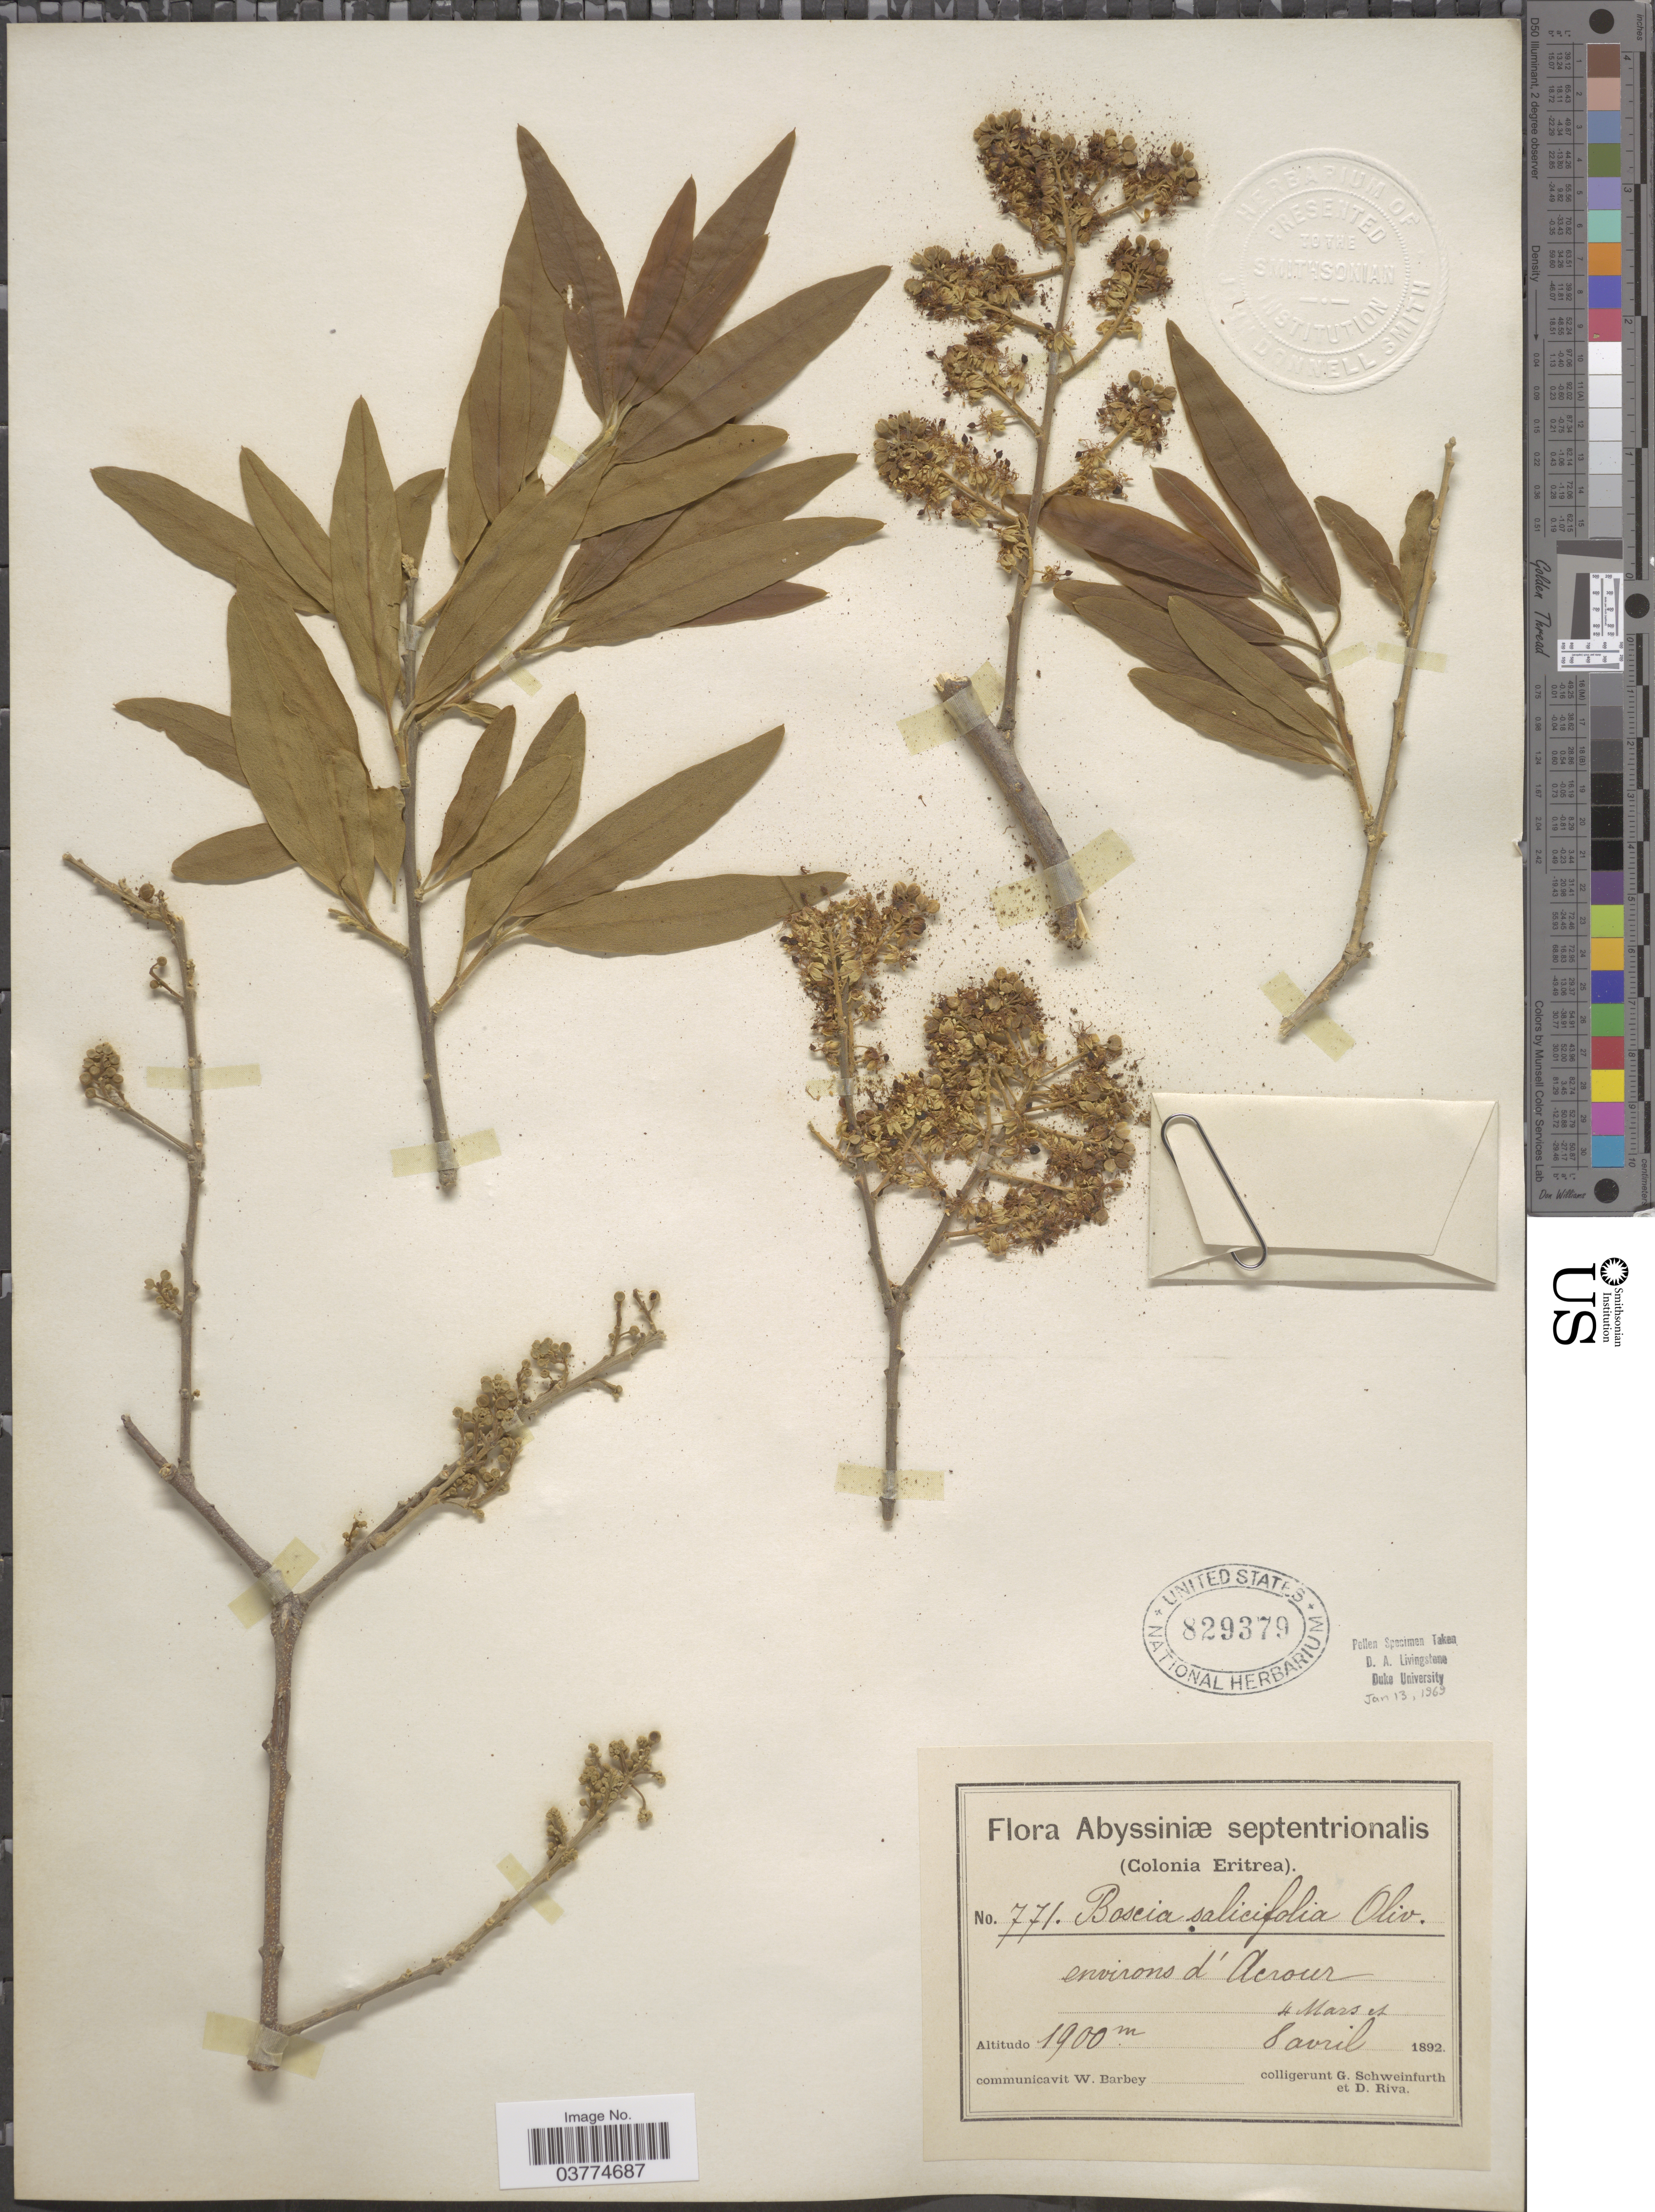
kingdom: Plantae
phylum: Tracheophyta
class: Magnoliopsida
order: Brassicales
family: Capparaceae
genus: Boscia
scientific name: Boscia senegalensis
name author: (Pers.) Lam. ex Poir.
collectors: G. A. Schweinfurth (herbarium) & D. Riva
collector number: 771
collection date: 1892-03-04/1892-04-08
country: Ethiopia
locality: Abyssiniæ septentrionalis (Colonia Eritrea). Environs d'Acrour.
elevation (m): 1900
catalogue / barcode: US 829379